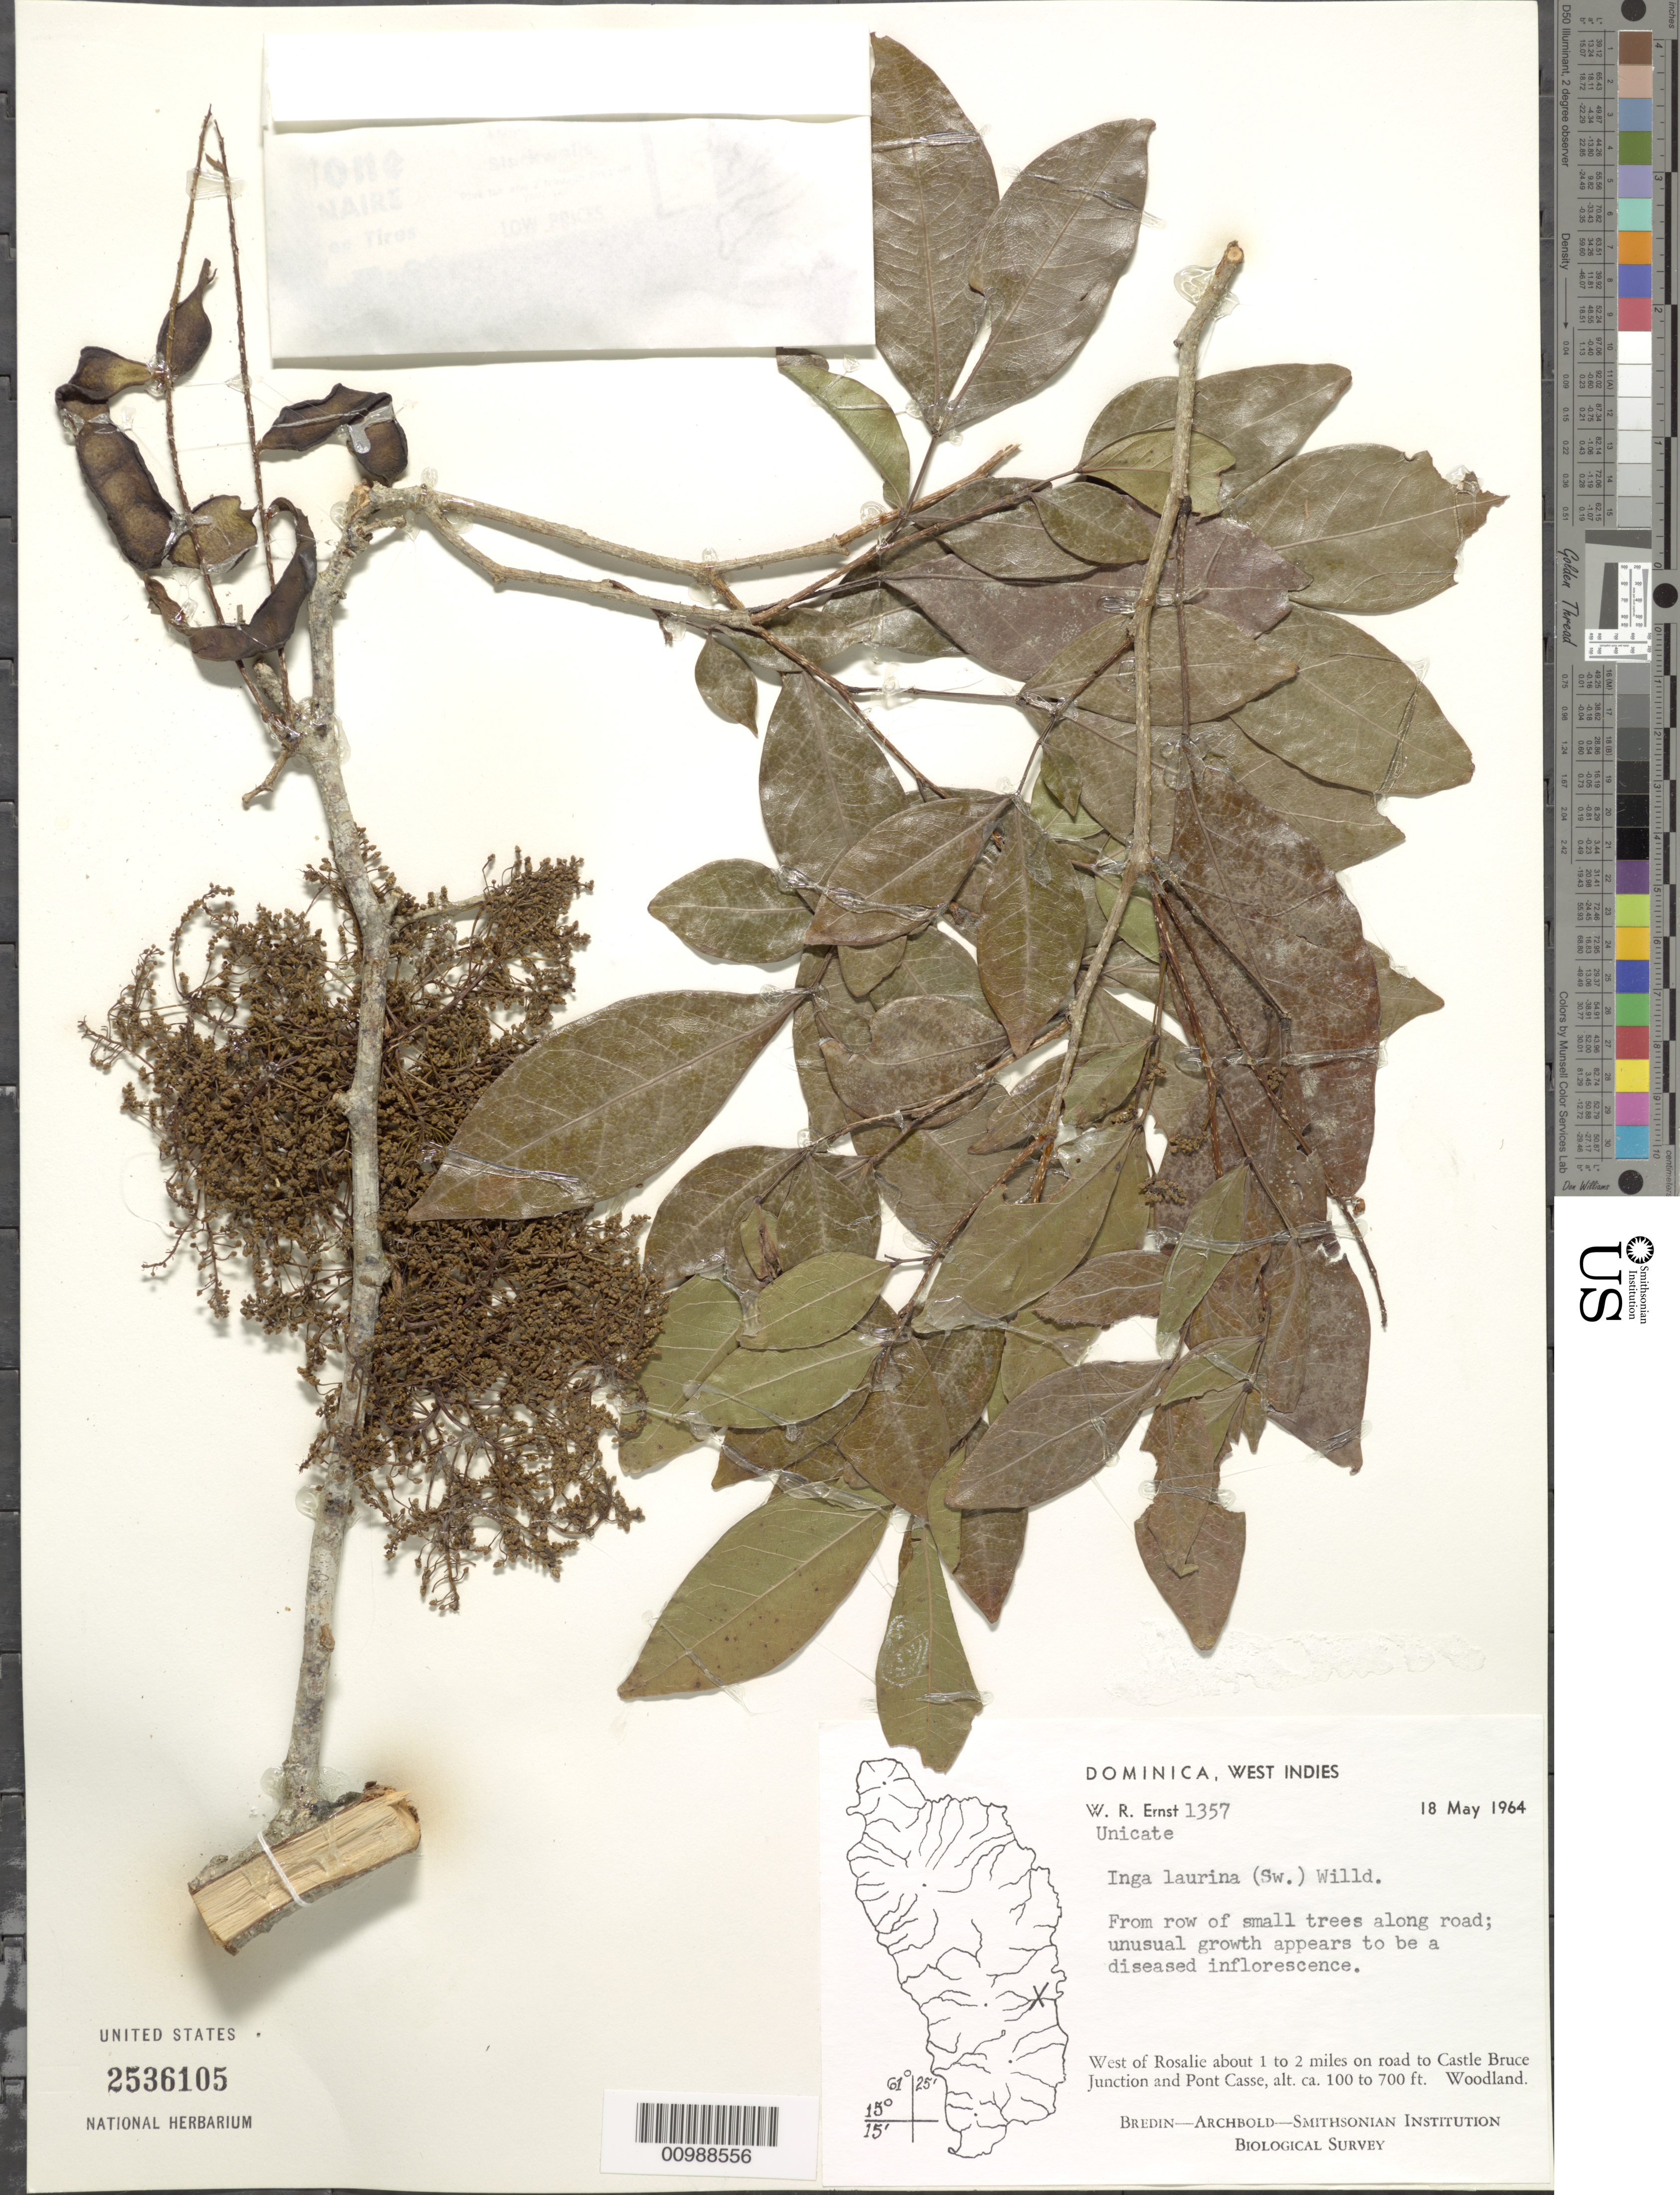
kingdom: Plantae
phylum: Tracheophyta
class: Magnoliopsida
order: Fabales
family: Fabaceae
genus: Inga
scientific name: Inga laurina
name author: (Sw.) Willd.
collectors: W. R. Ernst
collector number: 1357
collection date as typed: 18 May 1964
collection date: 1964-05-18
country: Dominica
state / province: St. David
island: Dominica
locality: W of Rosalie about 1-2 miles on road to Castle Bruce Junction and Pont Casse.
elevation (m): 30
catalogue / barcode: US 2536105